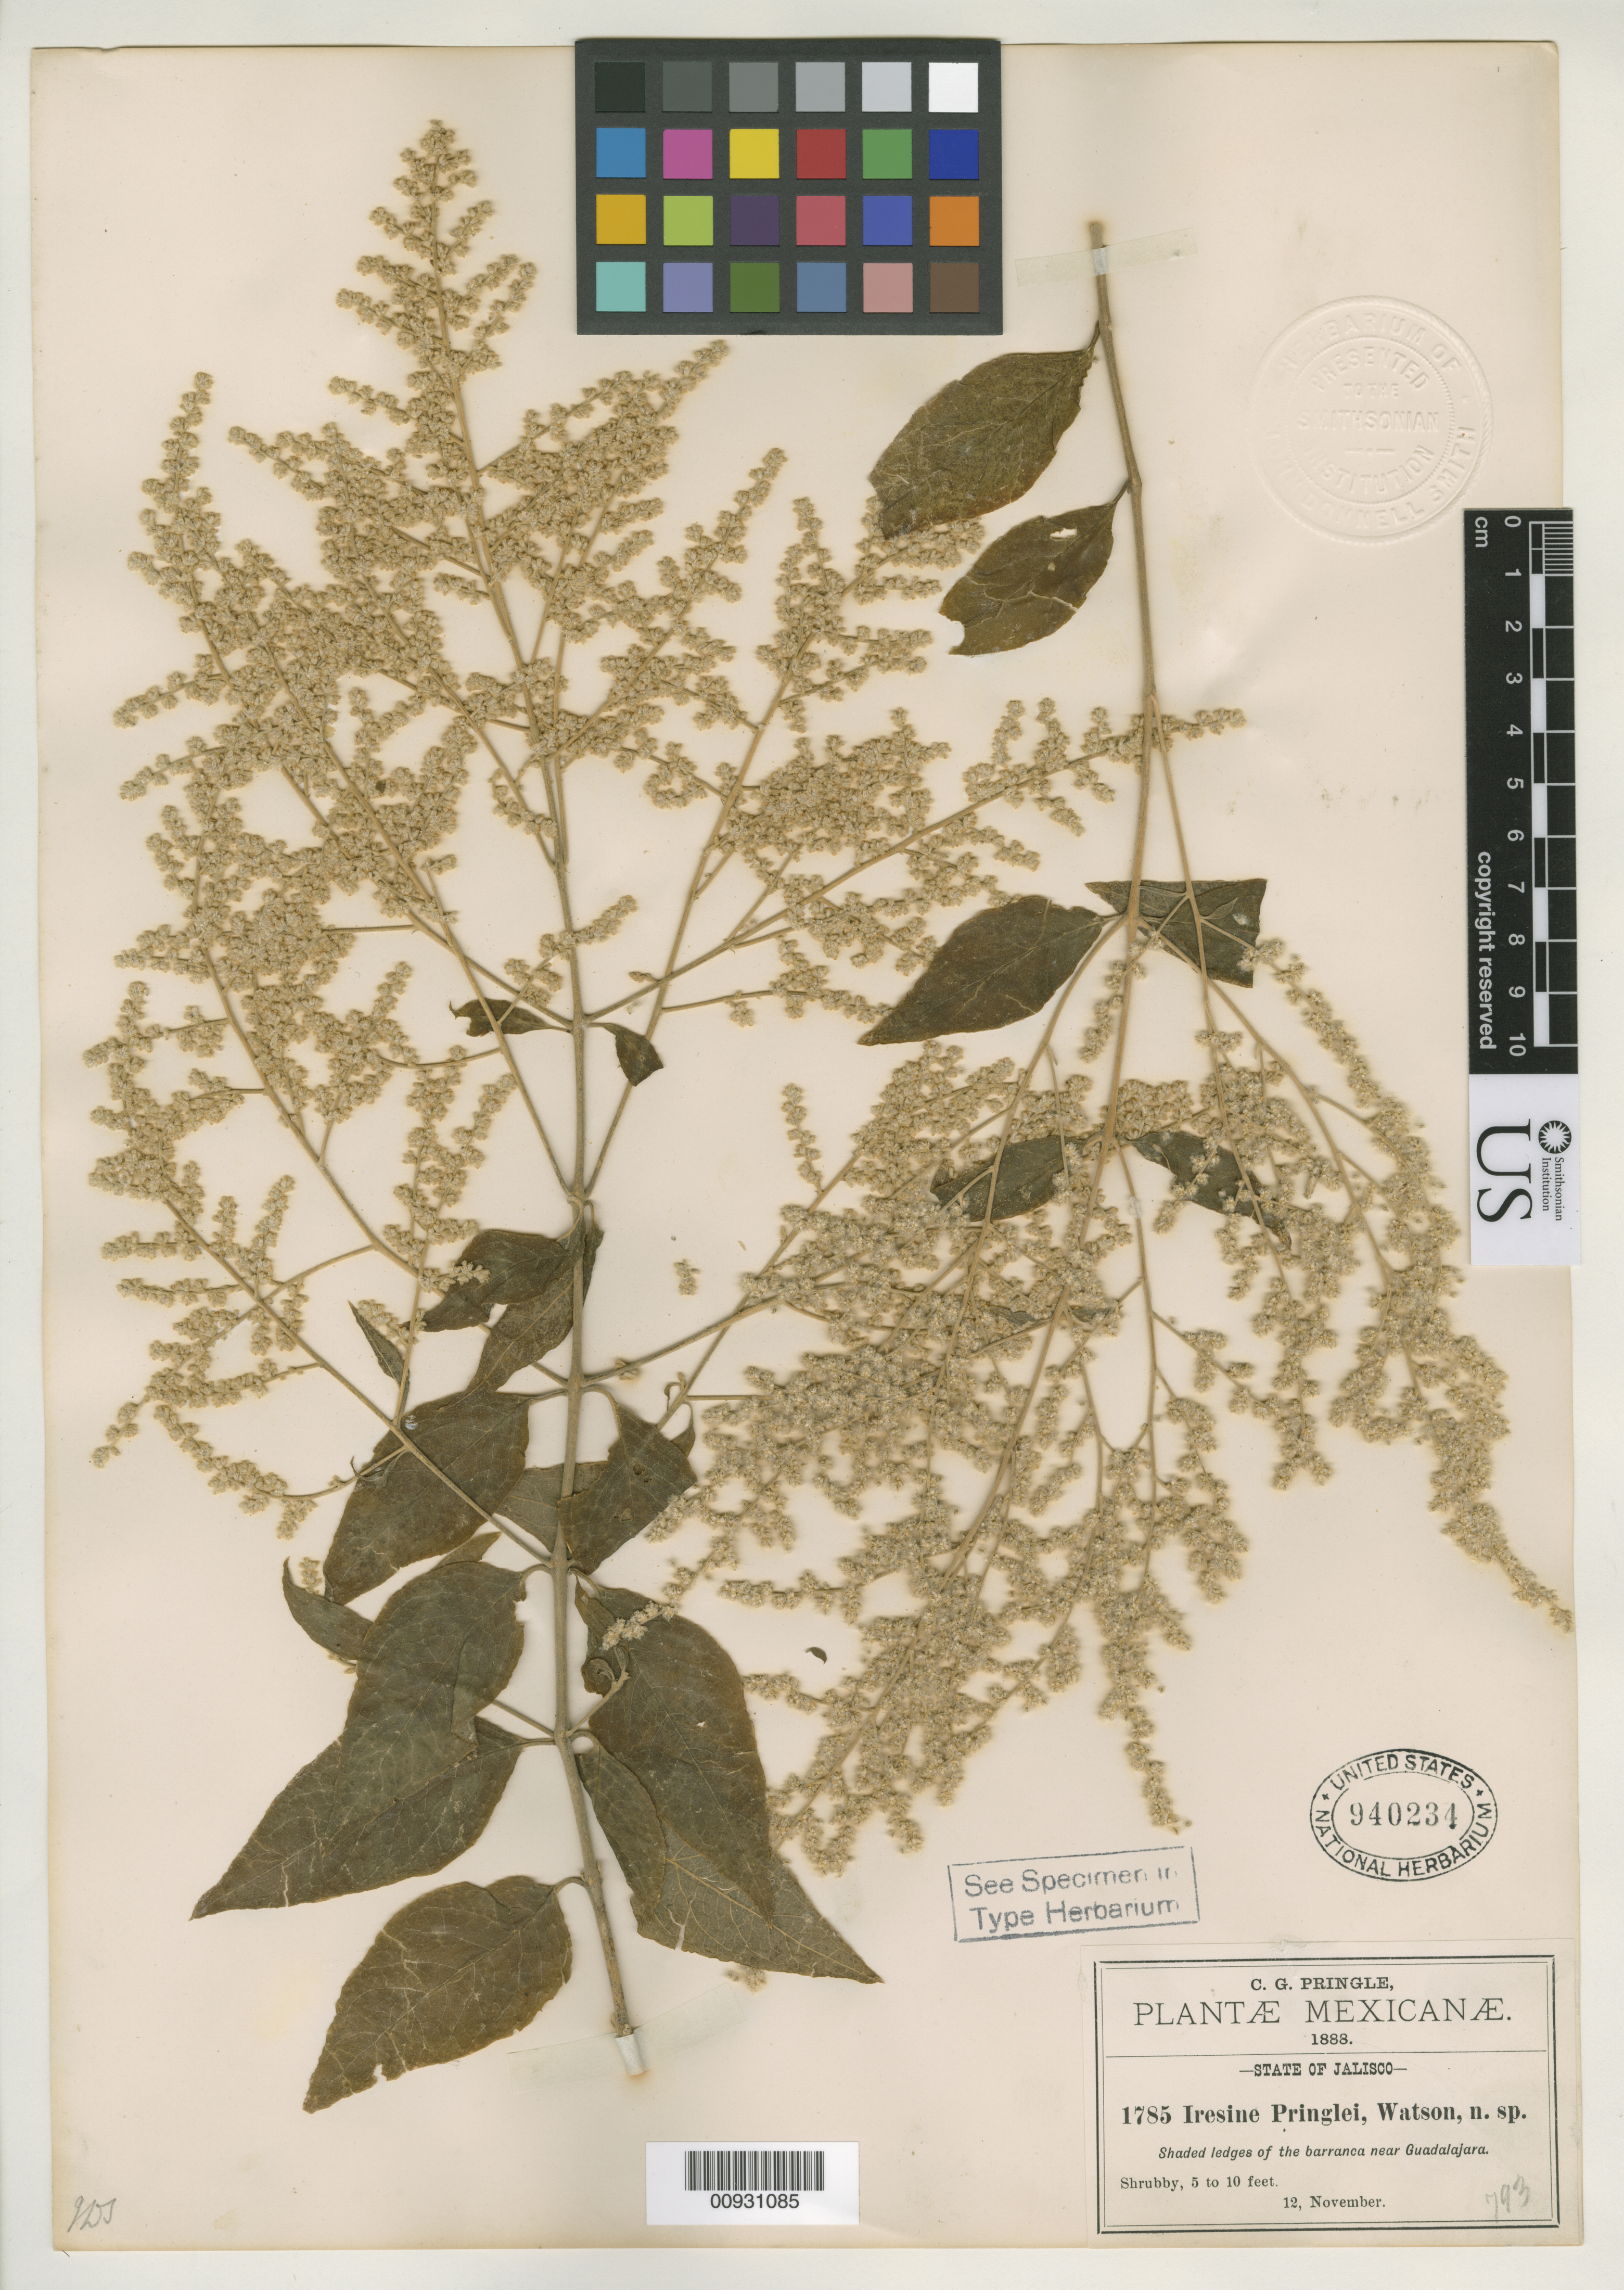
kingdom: Plantae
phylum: Tracheophyta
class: Magnoliopsida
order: Caryophyllales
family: Amaranthaceae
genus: Iresine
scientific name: Iresine pringlei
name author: S. Watson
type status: Isotype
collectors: C. G. Pringle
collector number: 1785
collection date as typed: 12 Nov 1880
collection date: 1880-11-12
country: Mexico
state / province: Jalisco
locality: Guadalajara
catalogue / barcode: US 940234